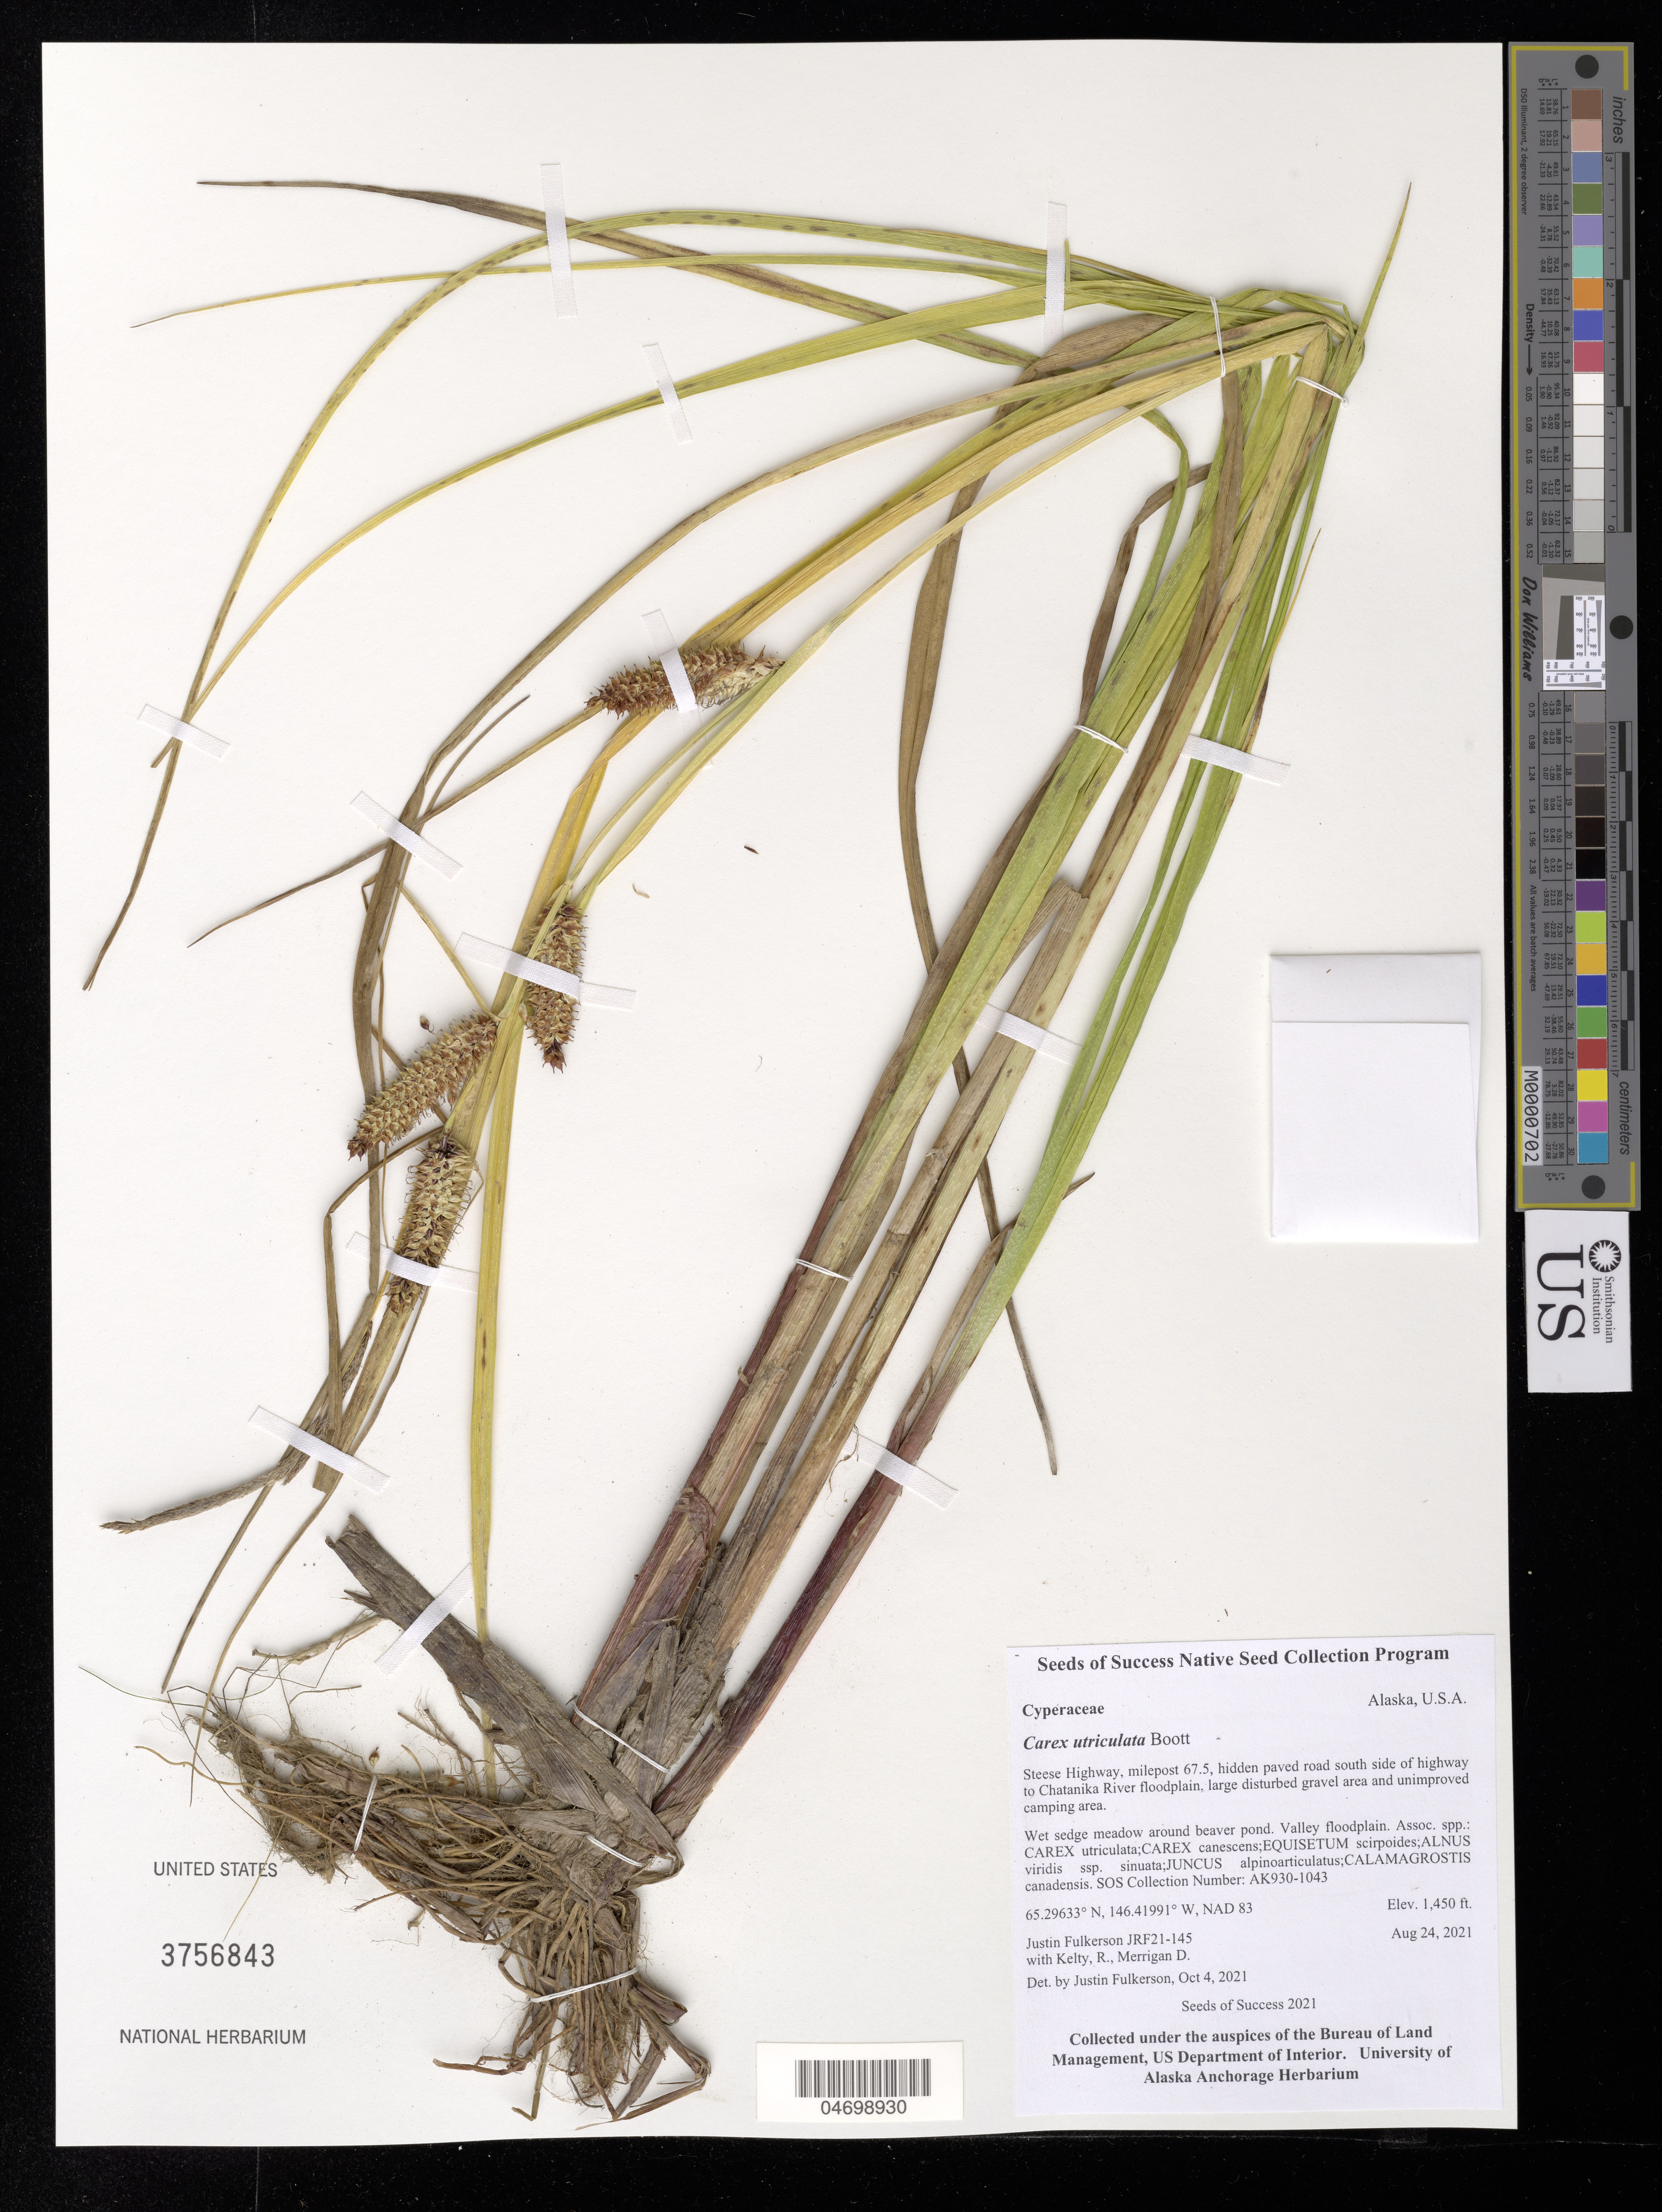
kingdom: Plantae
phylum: Tracheophyta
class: Liliopsida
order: Poales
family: Cyperaceae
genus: Carex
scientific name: Carex utriculata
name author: Boott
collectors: J. Fulkerson, R. Kelty & D. Merrigan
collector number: AK930-1043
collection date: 2021-08-24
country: United States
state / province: Alaska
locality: Steese Hwy, milepost 67.5, hidden paved road south side of Hwy to Chatanika River floodplain.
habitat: Wet sedge meadow around beaver pond.Valley floodplain. With Carex canescens, Alnus viridis, etc.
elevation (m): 442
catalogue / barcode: US 3756843